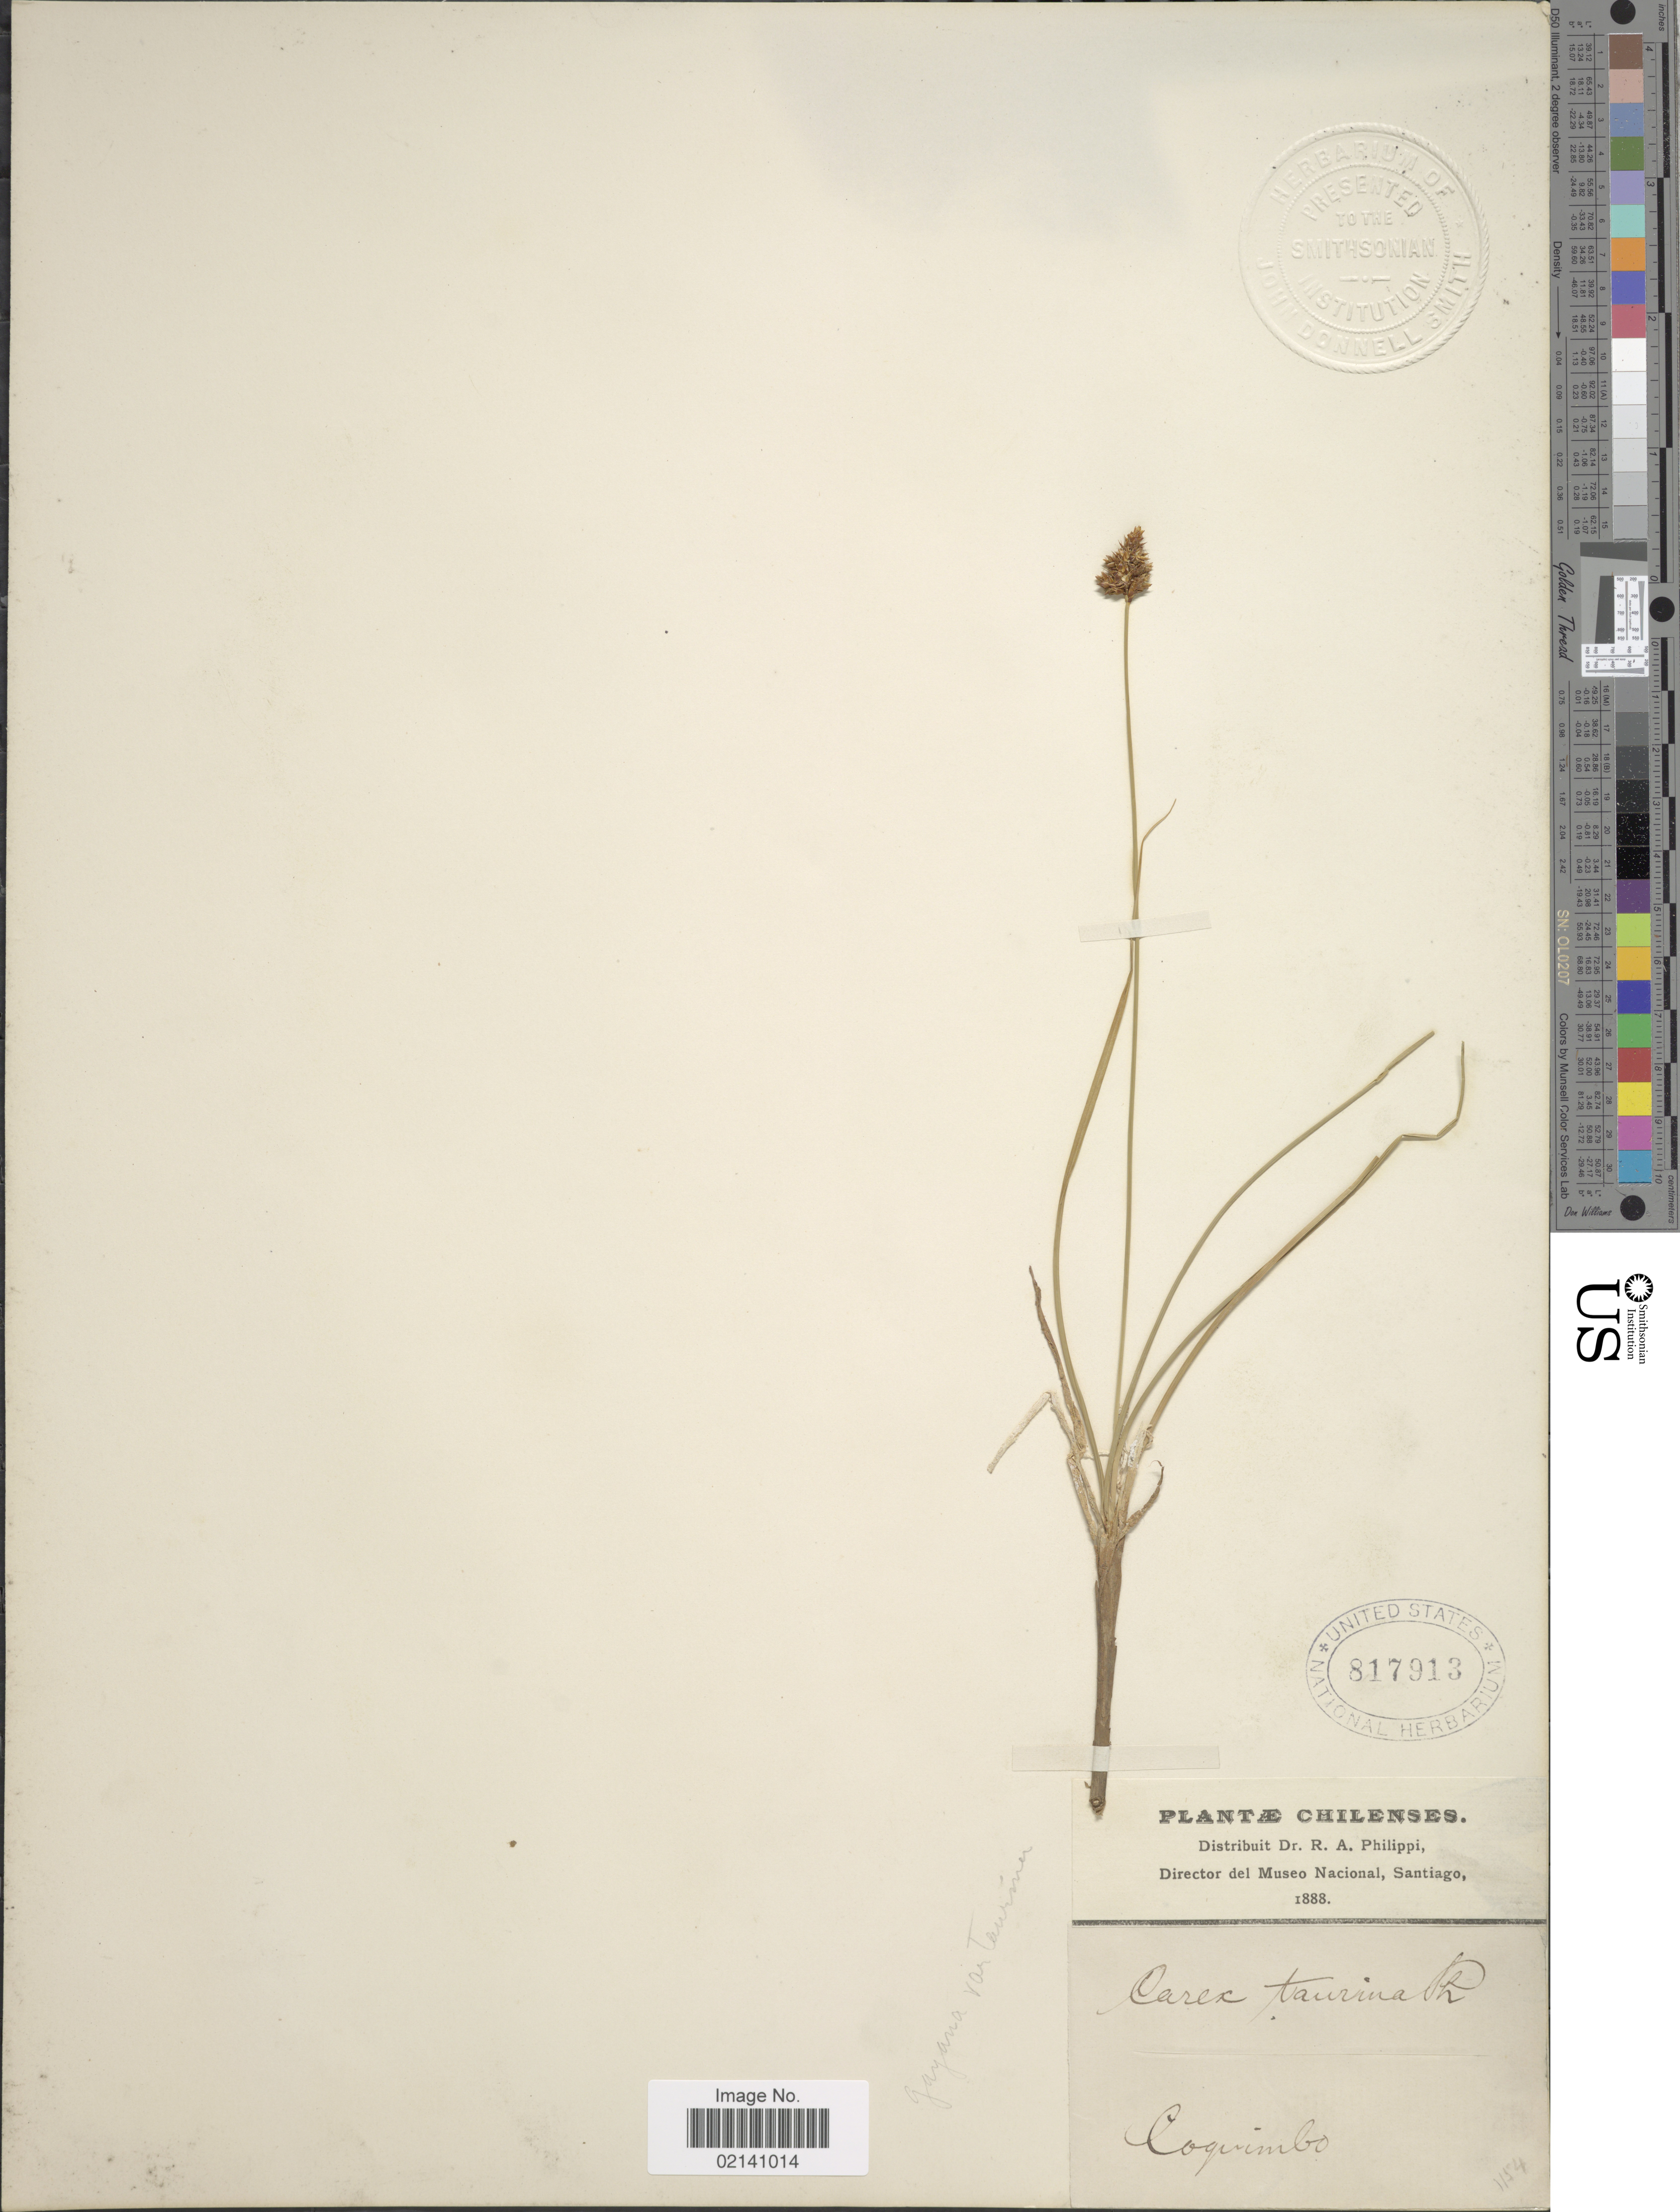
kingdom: Plantae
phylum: Tracheophyta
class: Liliopsida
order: Poales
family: Cyperaceae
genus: Carex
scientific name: Carex gayana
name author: Desv.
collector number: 1154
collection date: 1888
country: Chile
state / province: Coquimbo (IV)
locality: Chilenses, Coquimba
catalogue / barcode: US 817913